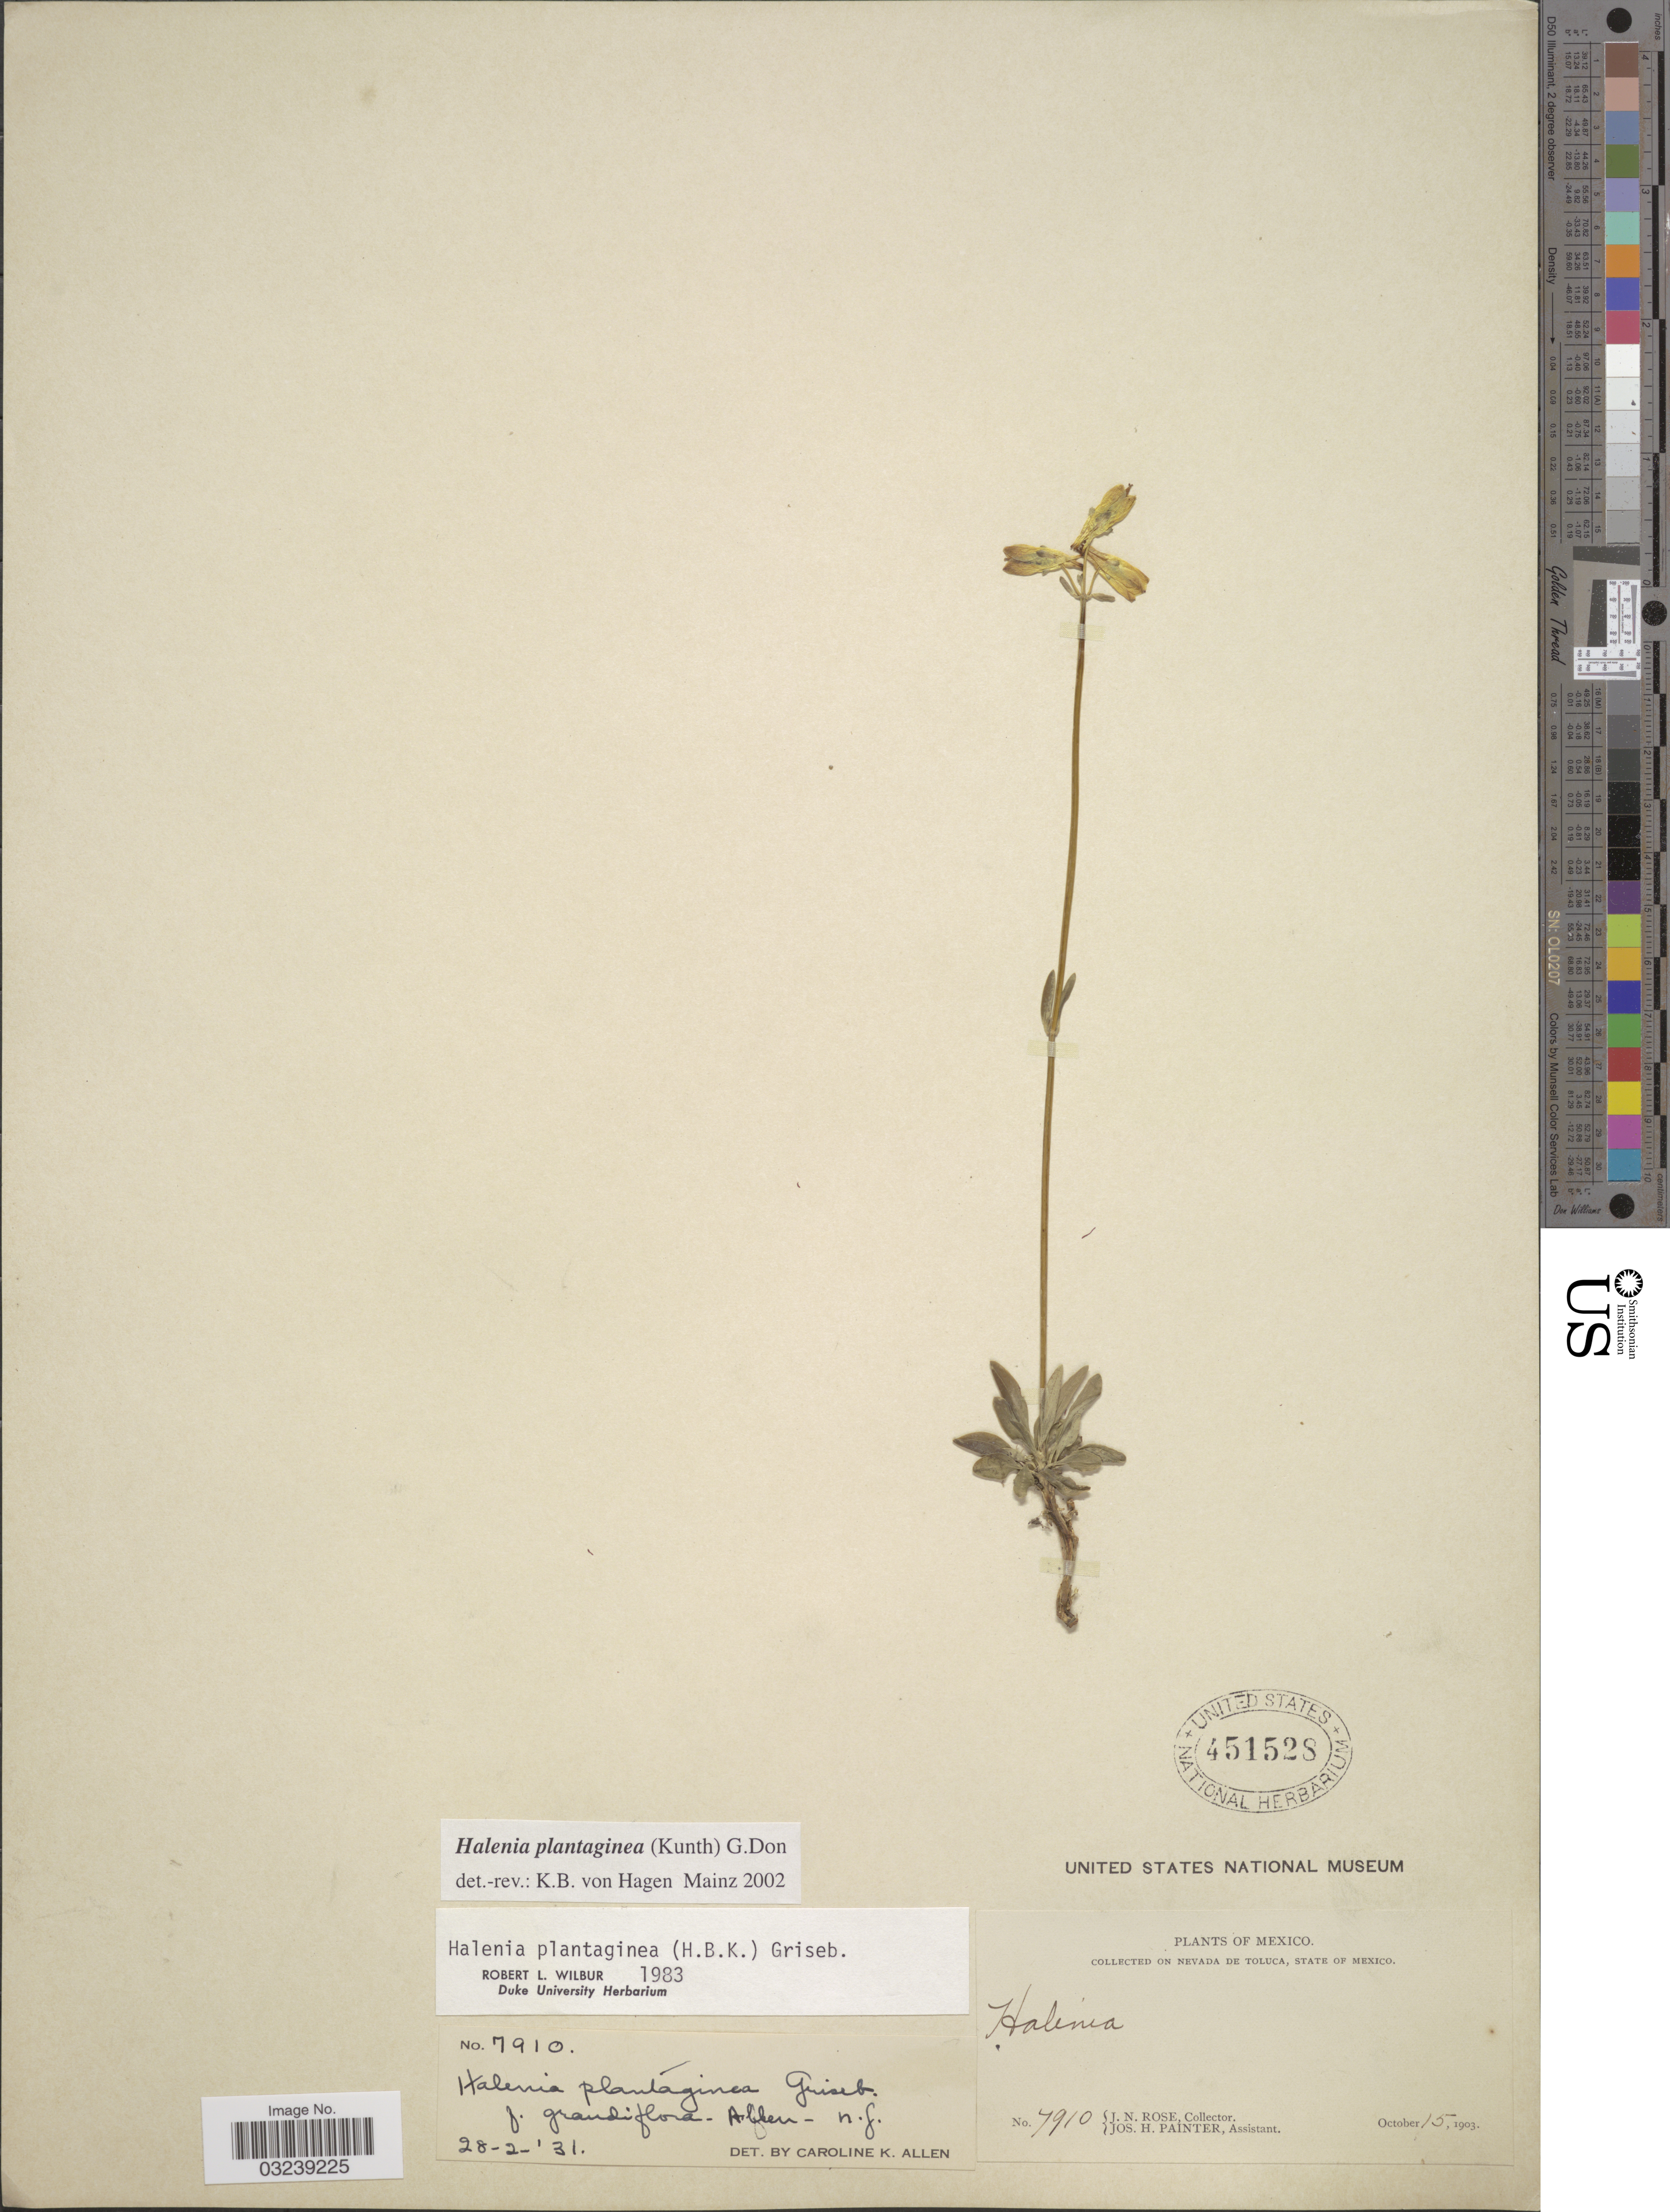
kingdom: Plantae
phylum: Tracheophyta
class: Magnoliopsida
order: Gentianales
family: Gentianaceae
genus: Halenia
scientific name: Halenia plantaginea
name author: (Kunth) G. Don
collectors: J. N. Rose & J. H. Painter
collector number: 7910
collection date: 1903-10-15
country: Mexico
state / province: México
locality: Collected on Nevada de Toluca.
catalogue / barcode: US 451528